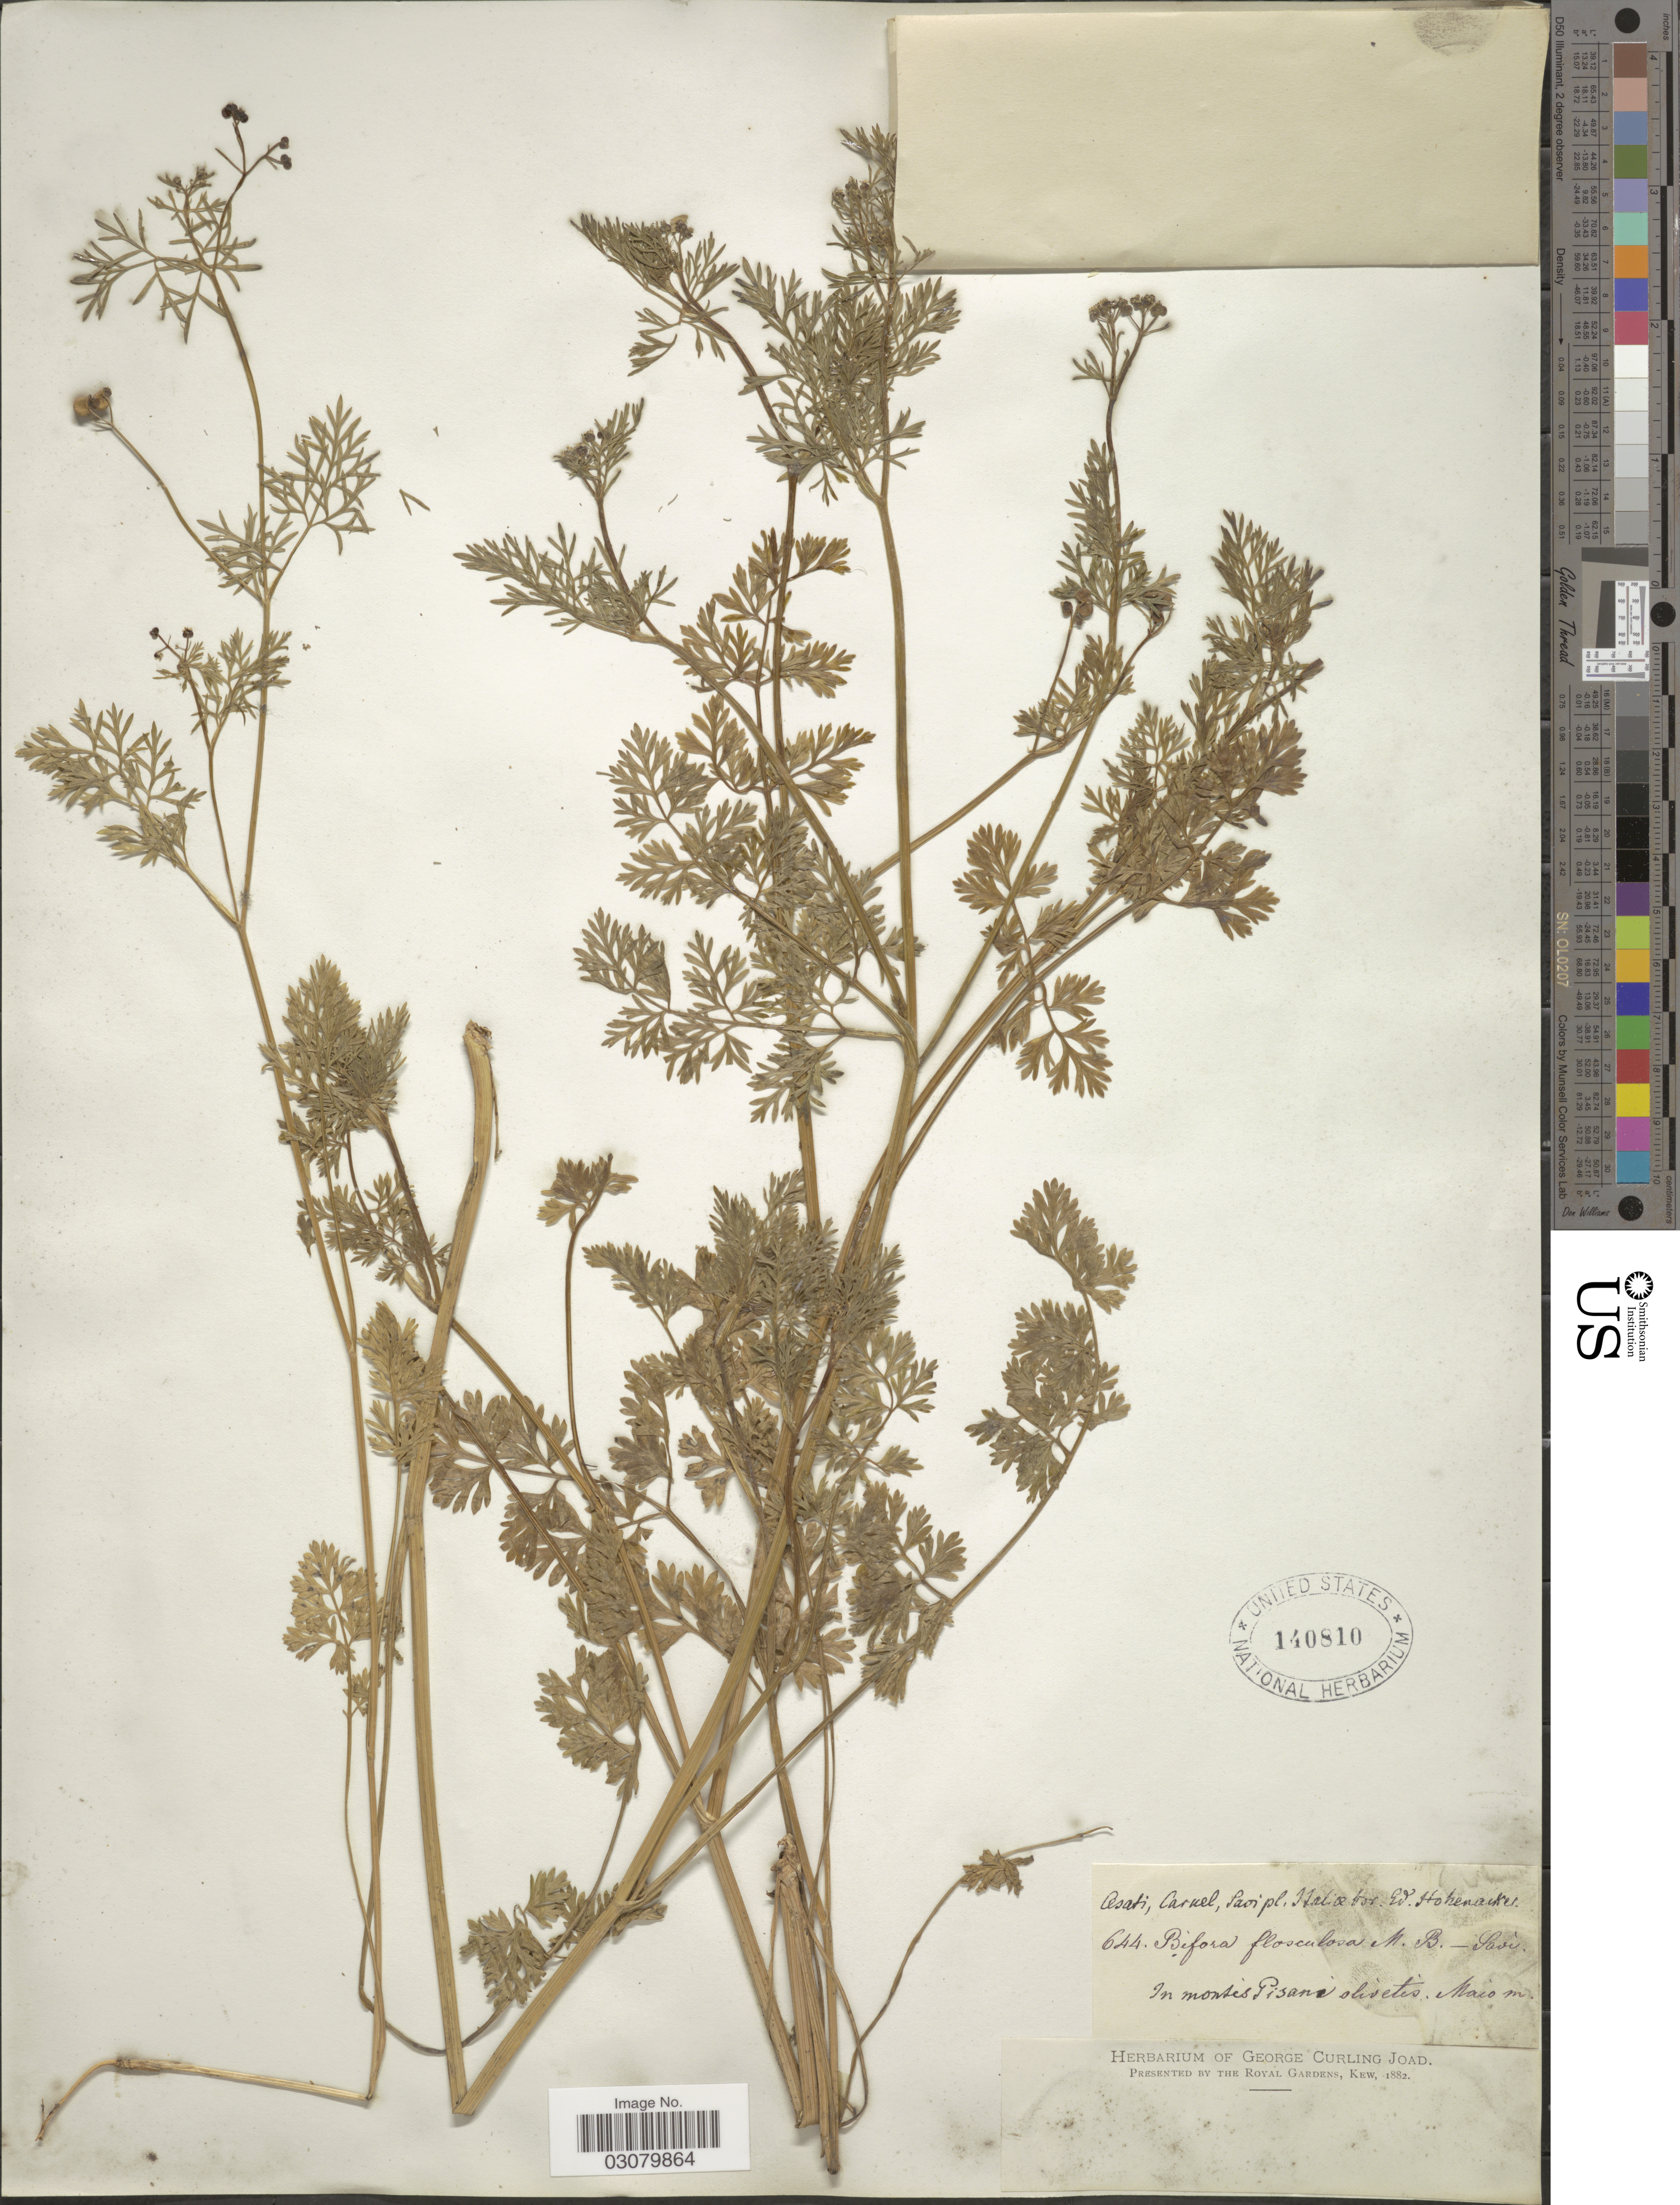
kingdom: Plantae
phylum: Tracheophyta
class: Magnoliopsida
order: Apiales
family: Apiaceae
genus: Bifora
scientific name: Bifora radians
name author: M. Bieb.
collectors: E. Hohenacker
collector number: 644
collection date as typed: Maio m.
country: Italy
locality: Italiæ for. [interpreted]. In montis Pisani olivetis.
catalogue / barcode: US 140810